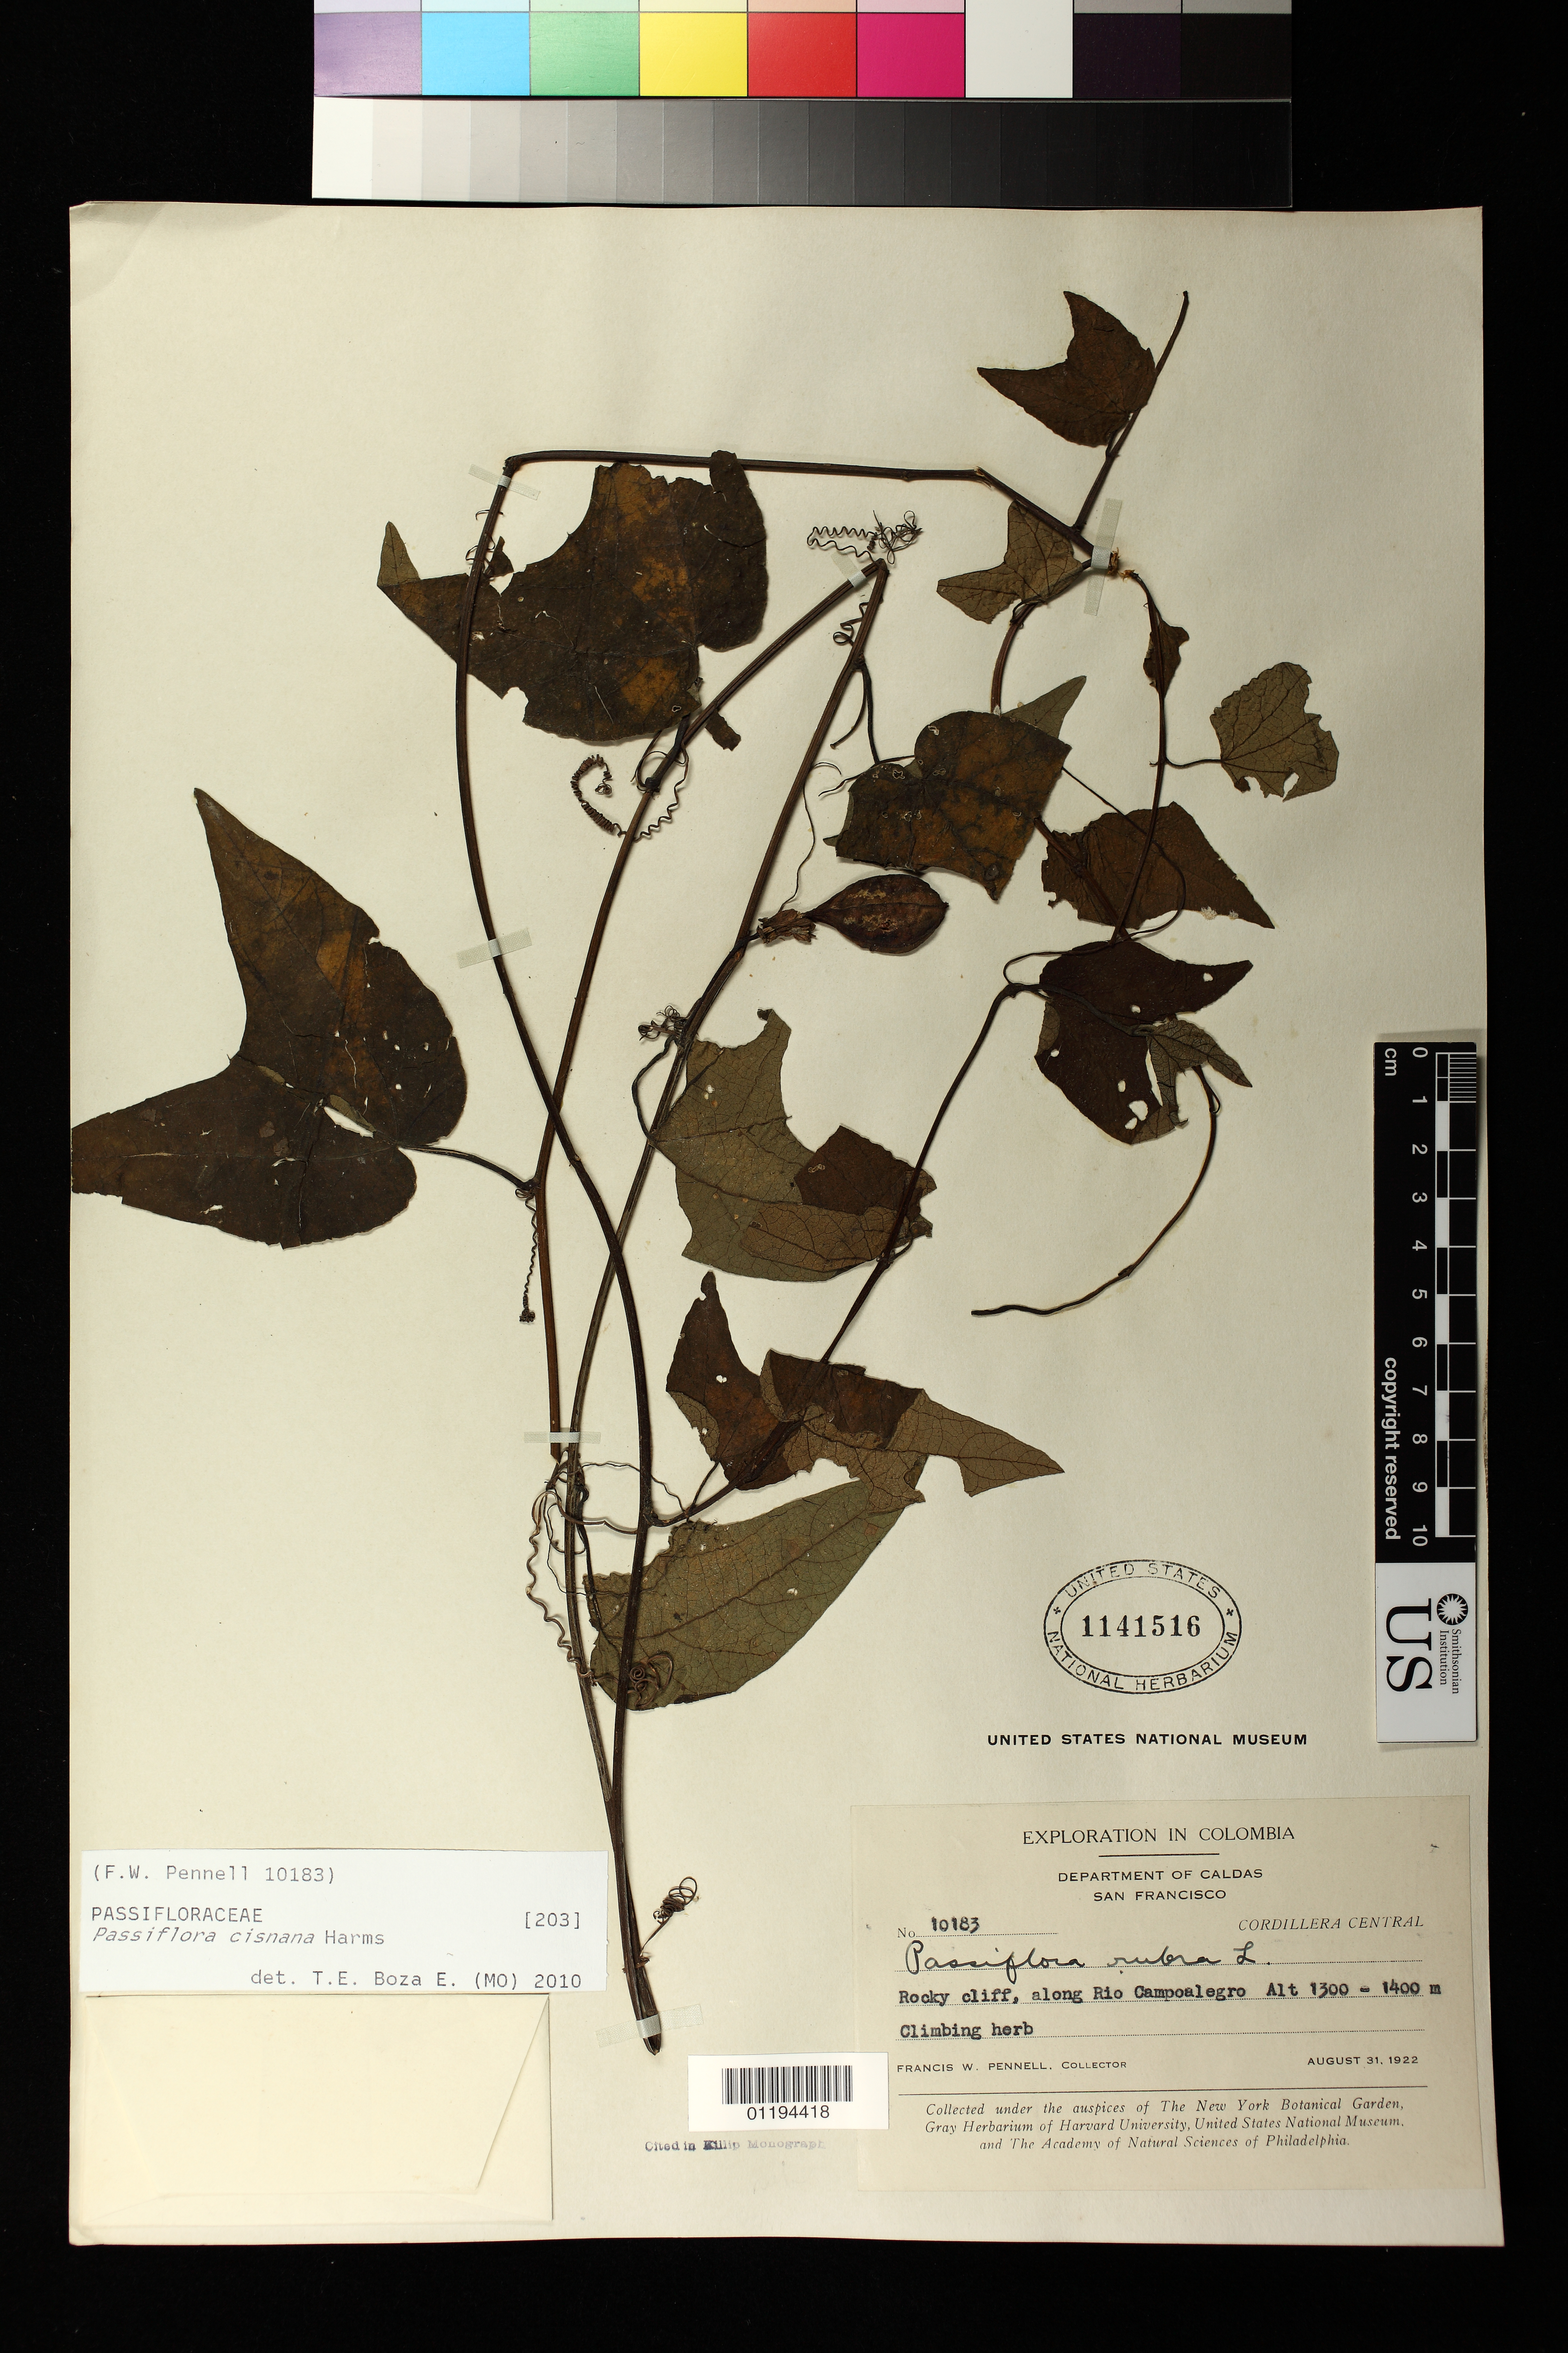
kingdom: Plantae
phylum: Tracheophyta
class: Magnoliopsida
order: Malpighiales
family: Passifloraceae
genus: Passiflora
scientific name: Passiflora cisnana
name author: Harms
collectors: F. W. Pennell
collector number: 10183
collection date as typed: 31 Aug 1922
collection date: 1922-08-31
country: Colombia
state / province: Caldas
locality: San Francisco Cordillera Central Rocky cliff, along Rio Campoalegro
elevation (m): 1300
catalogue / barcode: US 1141516